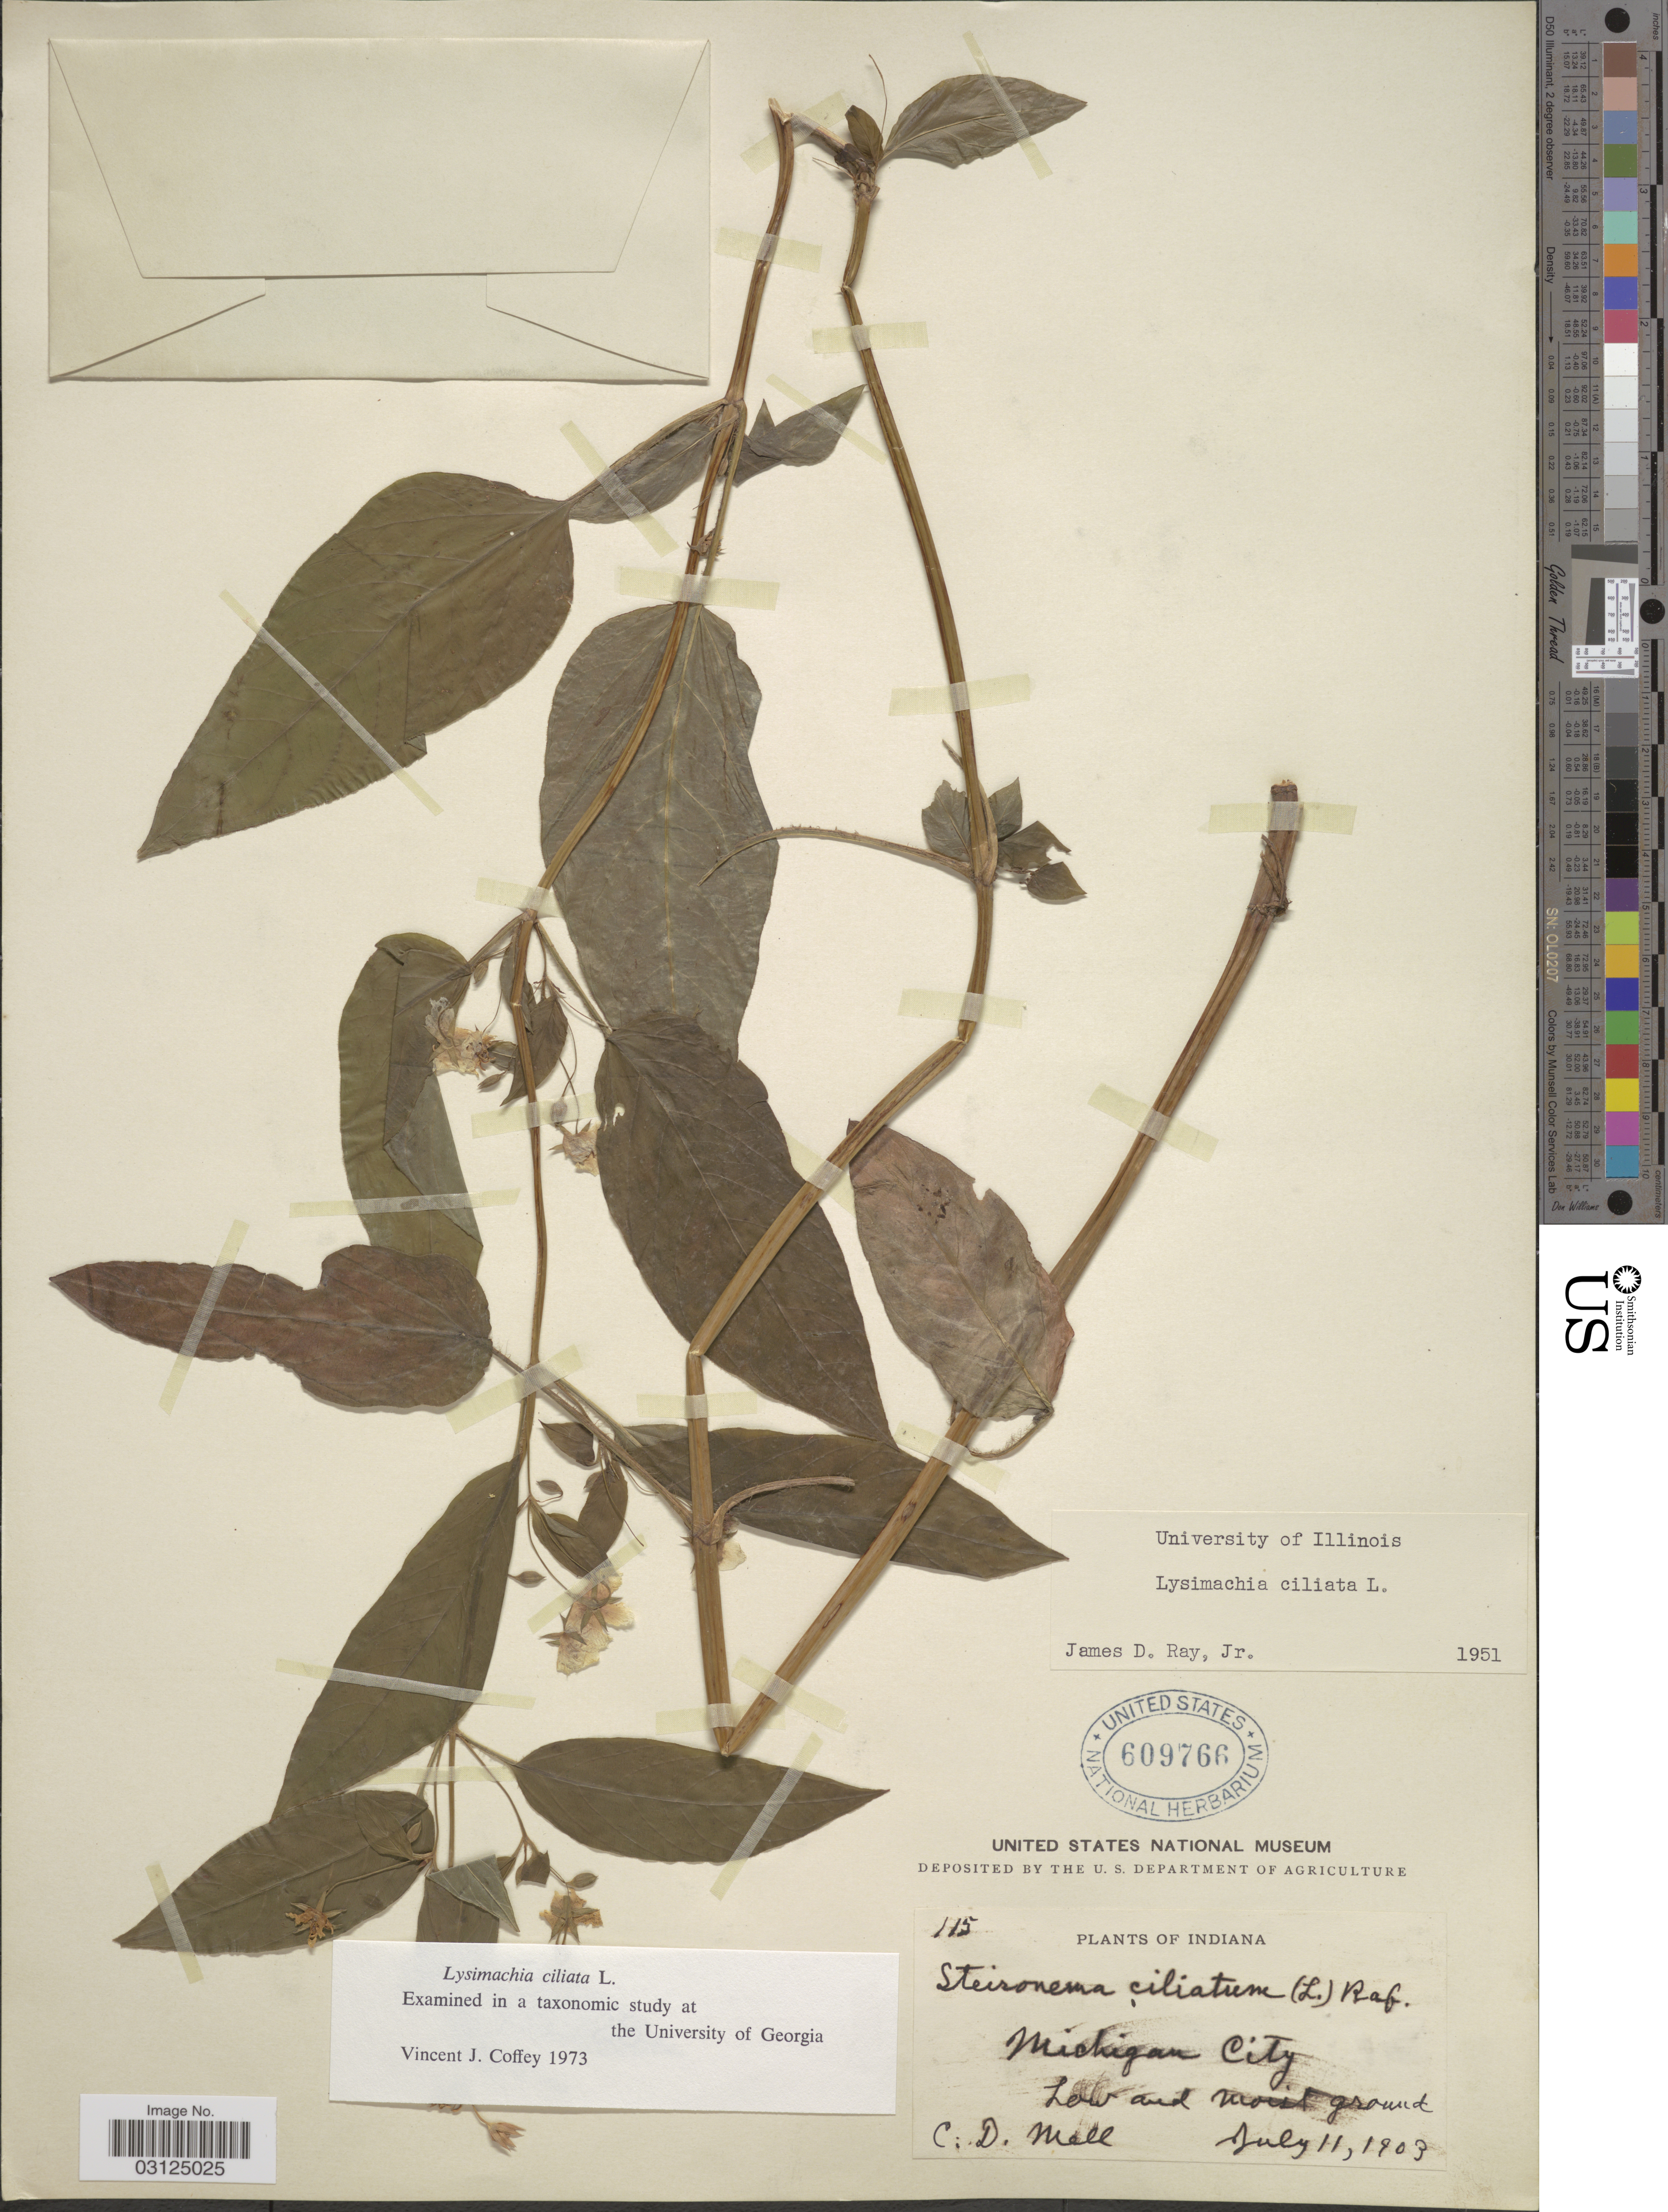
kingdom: Plantae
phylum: Tracheophyta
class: Magnoliopsida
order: Ericales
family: Primulaceae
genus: Lysimachia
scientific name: Lysimachia ciliata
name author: L.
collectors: C. D. Mell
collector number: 115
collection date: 1903-07-11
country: United States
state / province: Indiana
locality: Michigan City.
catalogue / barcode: US 609766